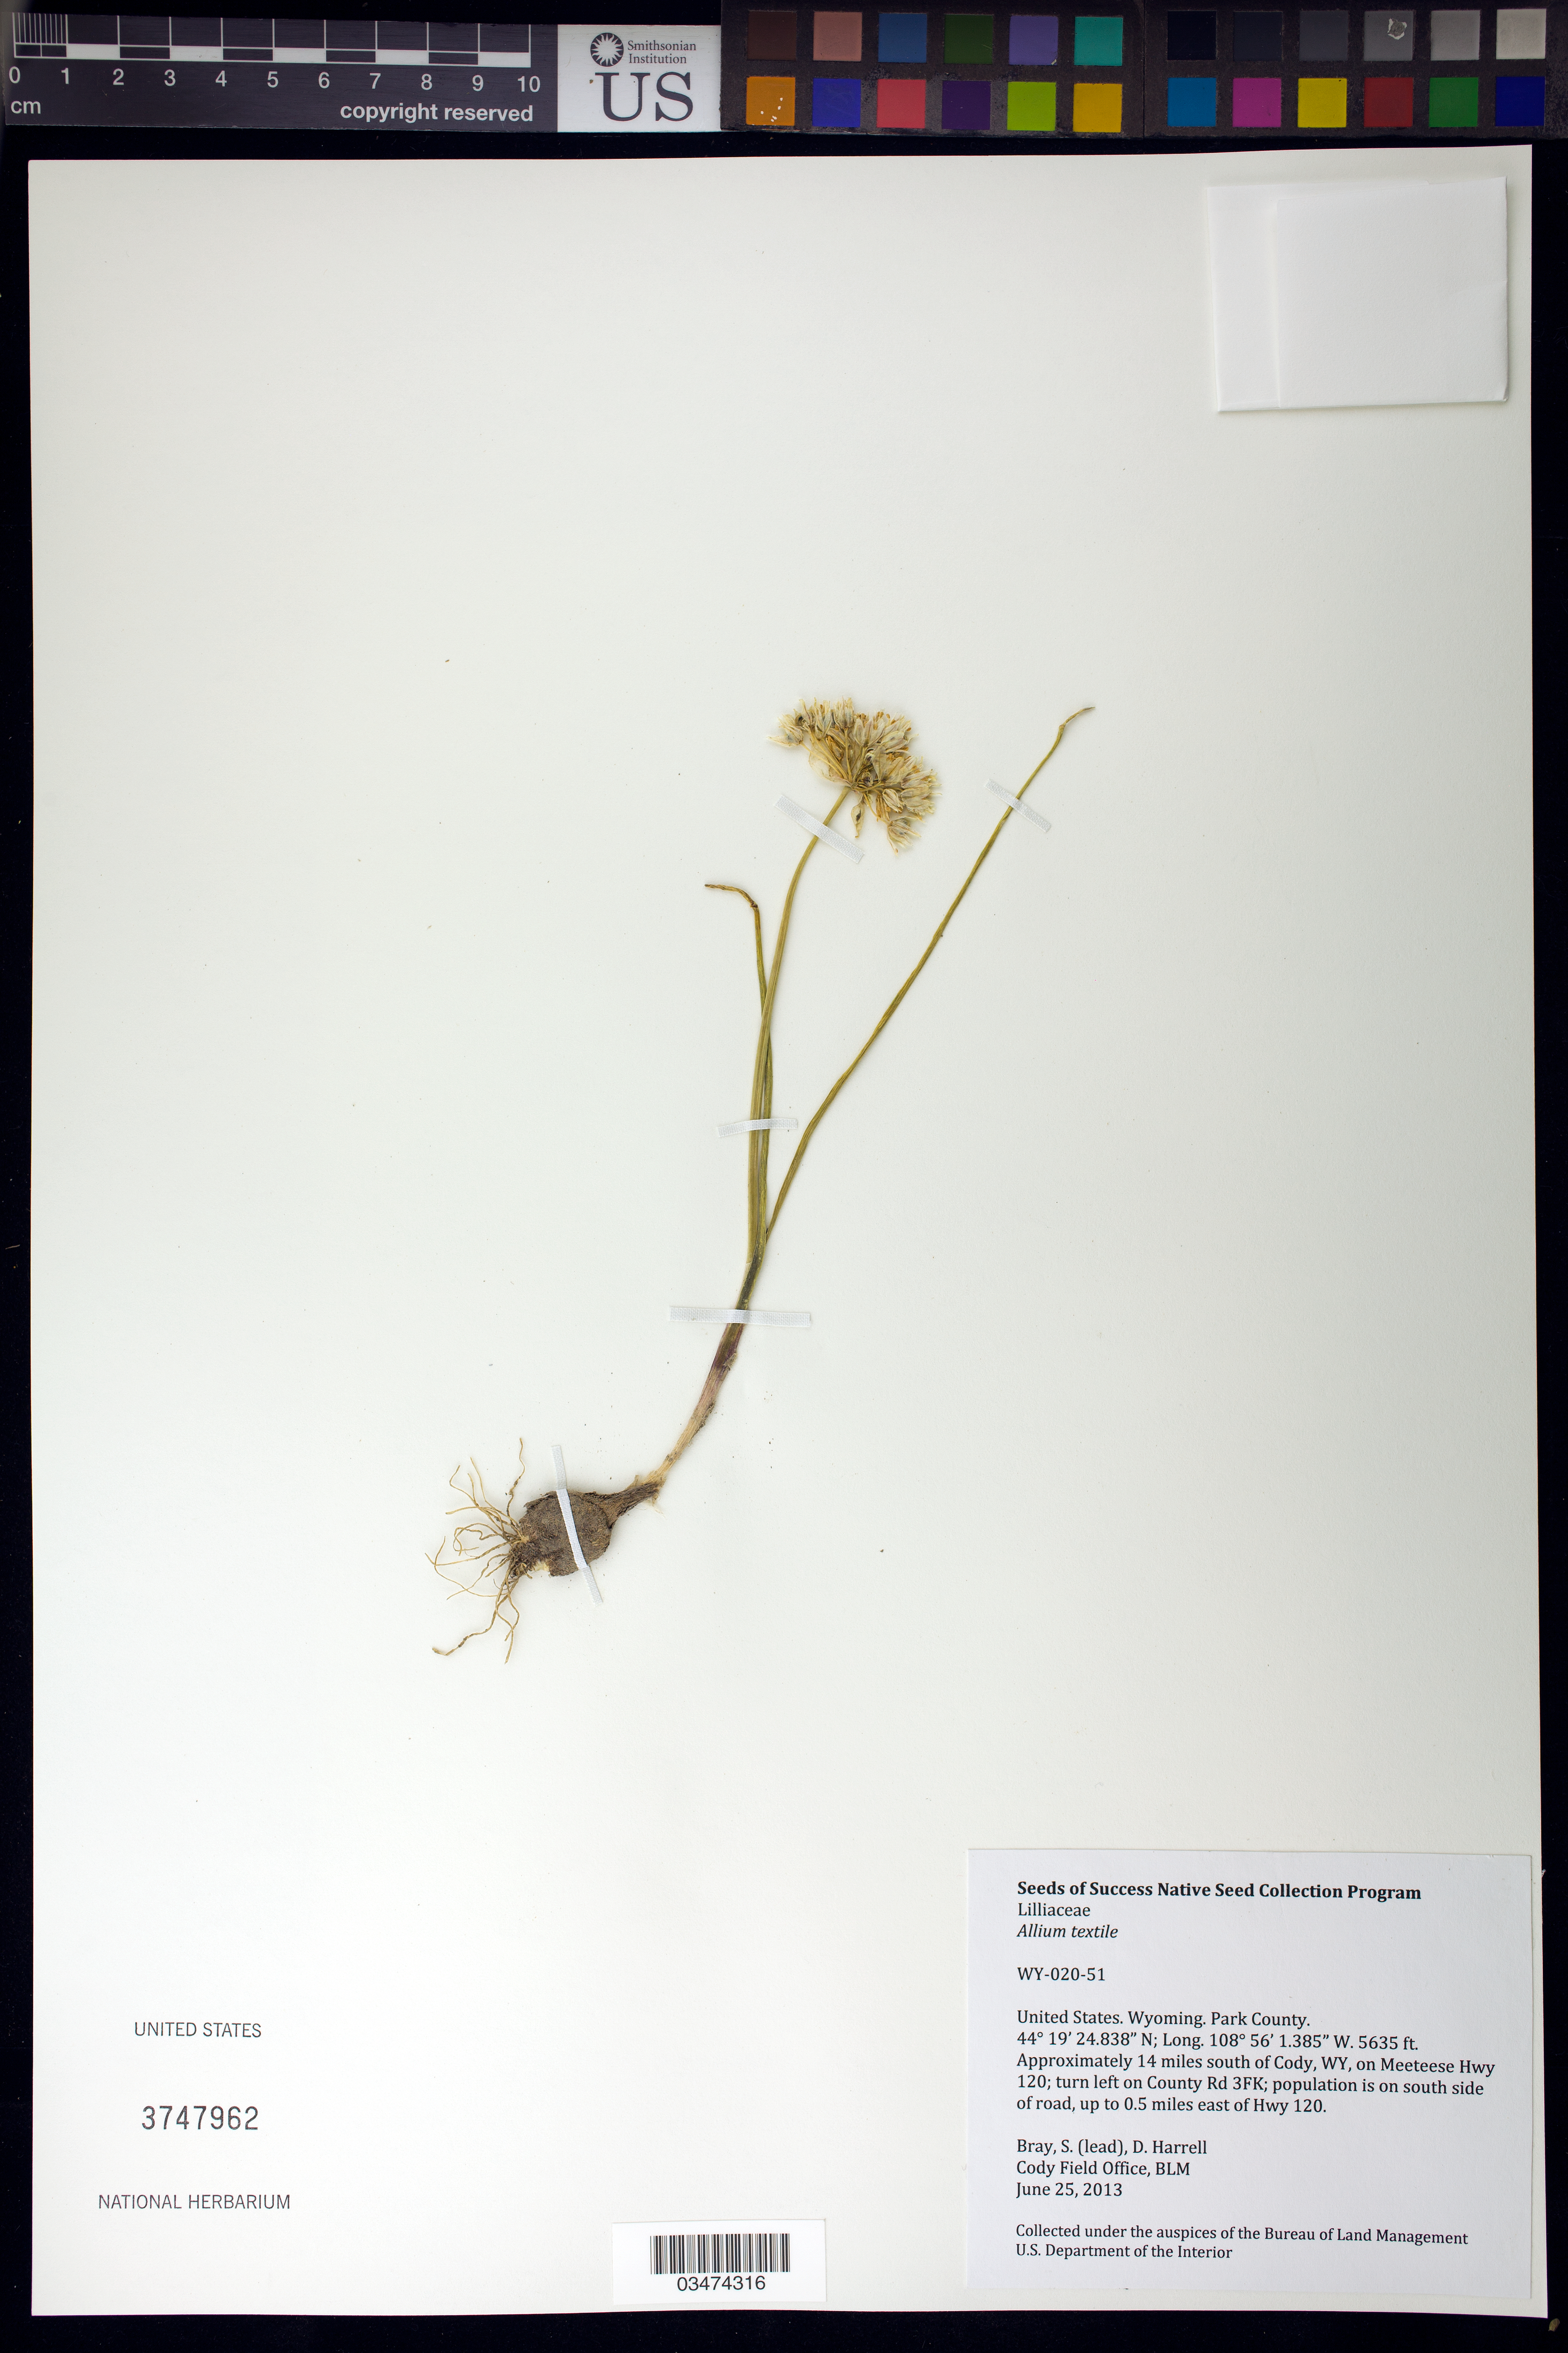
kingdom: Plantae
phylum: Tracheophyta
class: Liliopsida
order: Asparagales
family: Amaryllidaceae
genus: Allium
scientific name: Allium textile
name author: A. Nelson & J.F. Macbr.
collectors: S. Bray & D. Harrell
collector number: WY020-51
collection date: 2013-06-25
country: United States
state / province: Wyoming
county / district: Park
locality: Approx. 14 miles S of Cody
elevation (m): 1718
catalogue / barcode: US 3747962